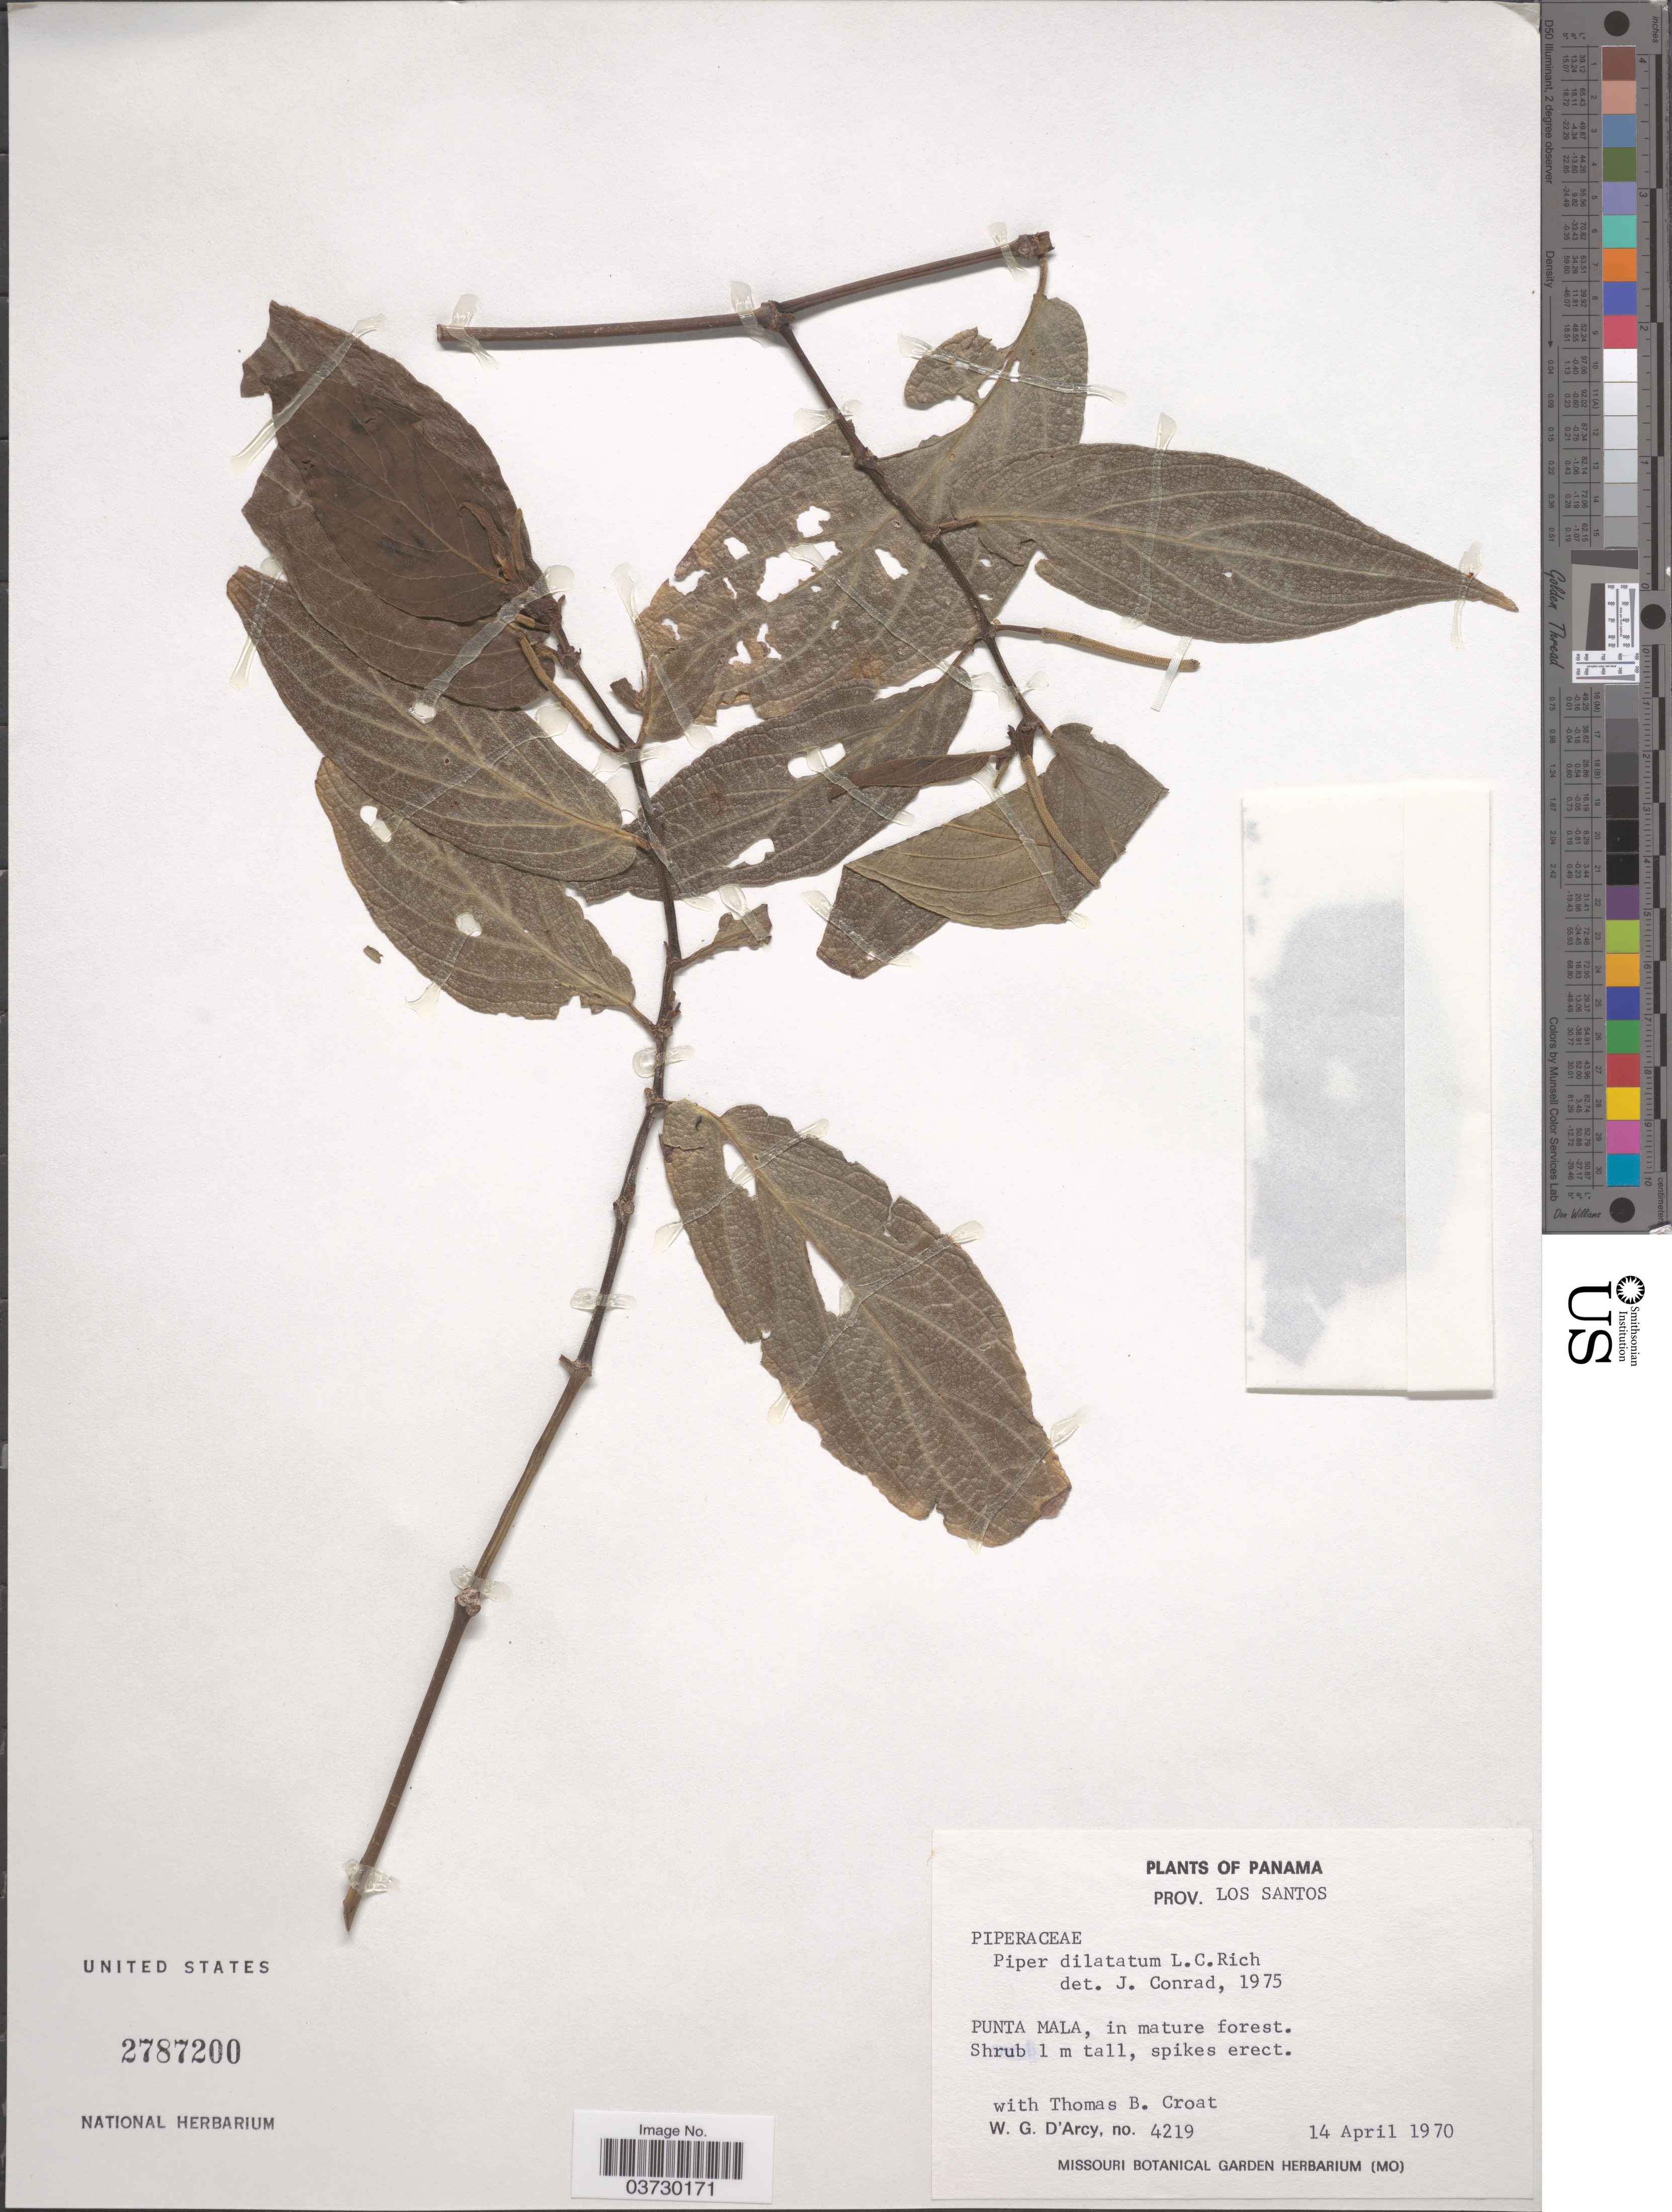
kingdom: Plantae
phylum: Tracheophyta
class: Magnoliopsida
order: Piperales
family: Piperaceae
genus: Piper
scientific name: Piper dilatatum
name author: Rich.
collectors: T. B. Croat & W. G. D'Arcy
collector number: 4219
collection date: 1970-04-14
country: Panama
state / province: Los Santos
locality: Punta Mala, in mature forest.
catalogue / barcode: US 2787200